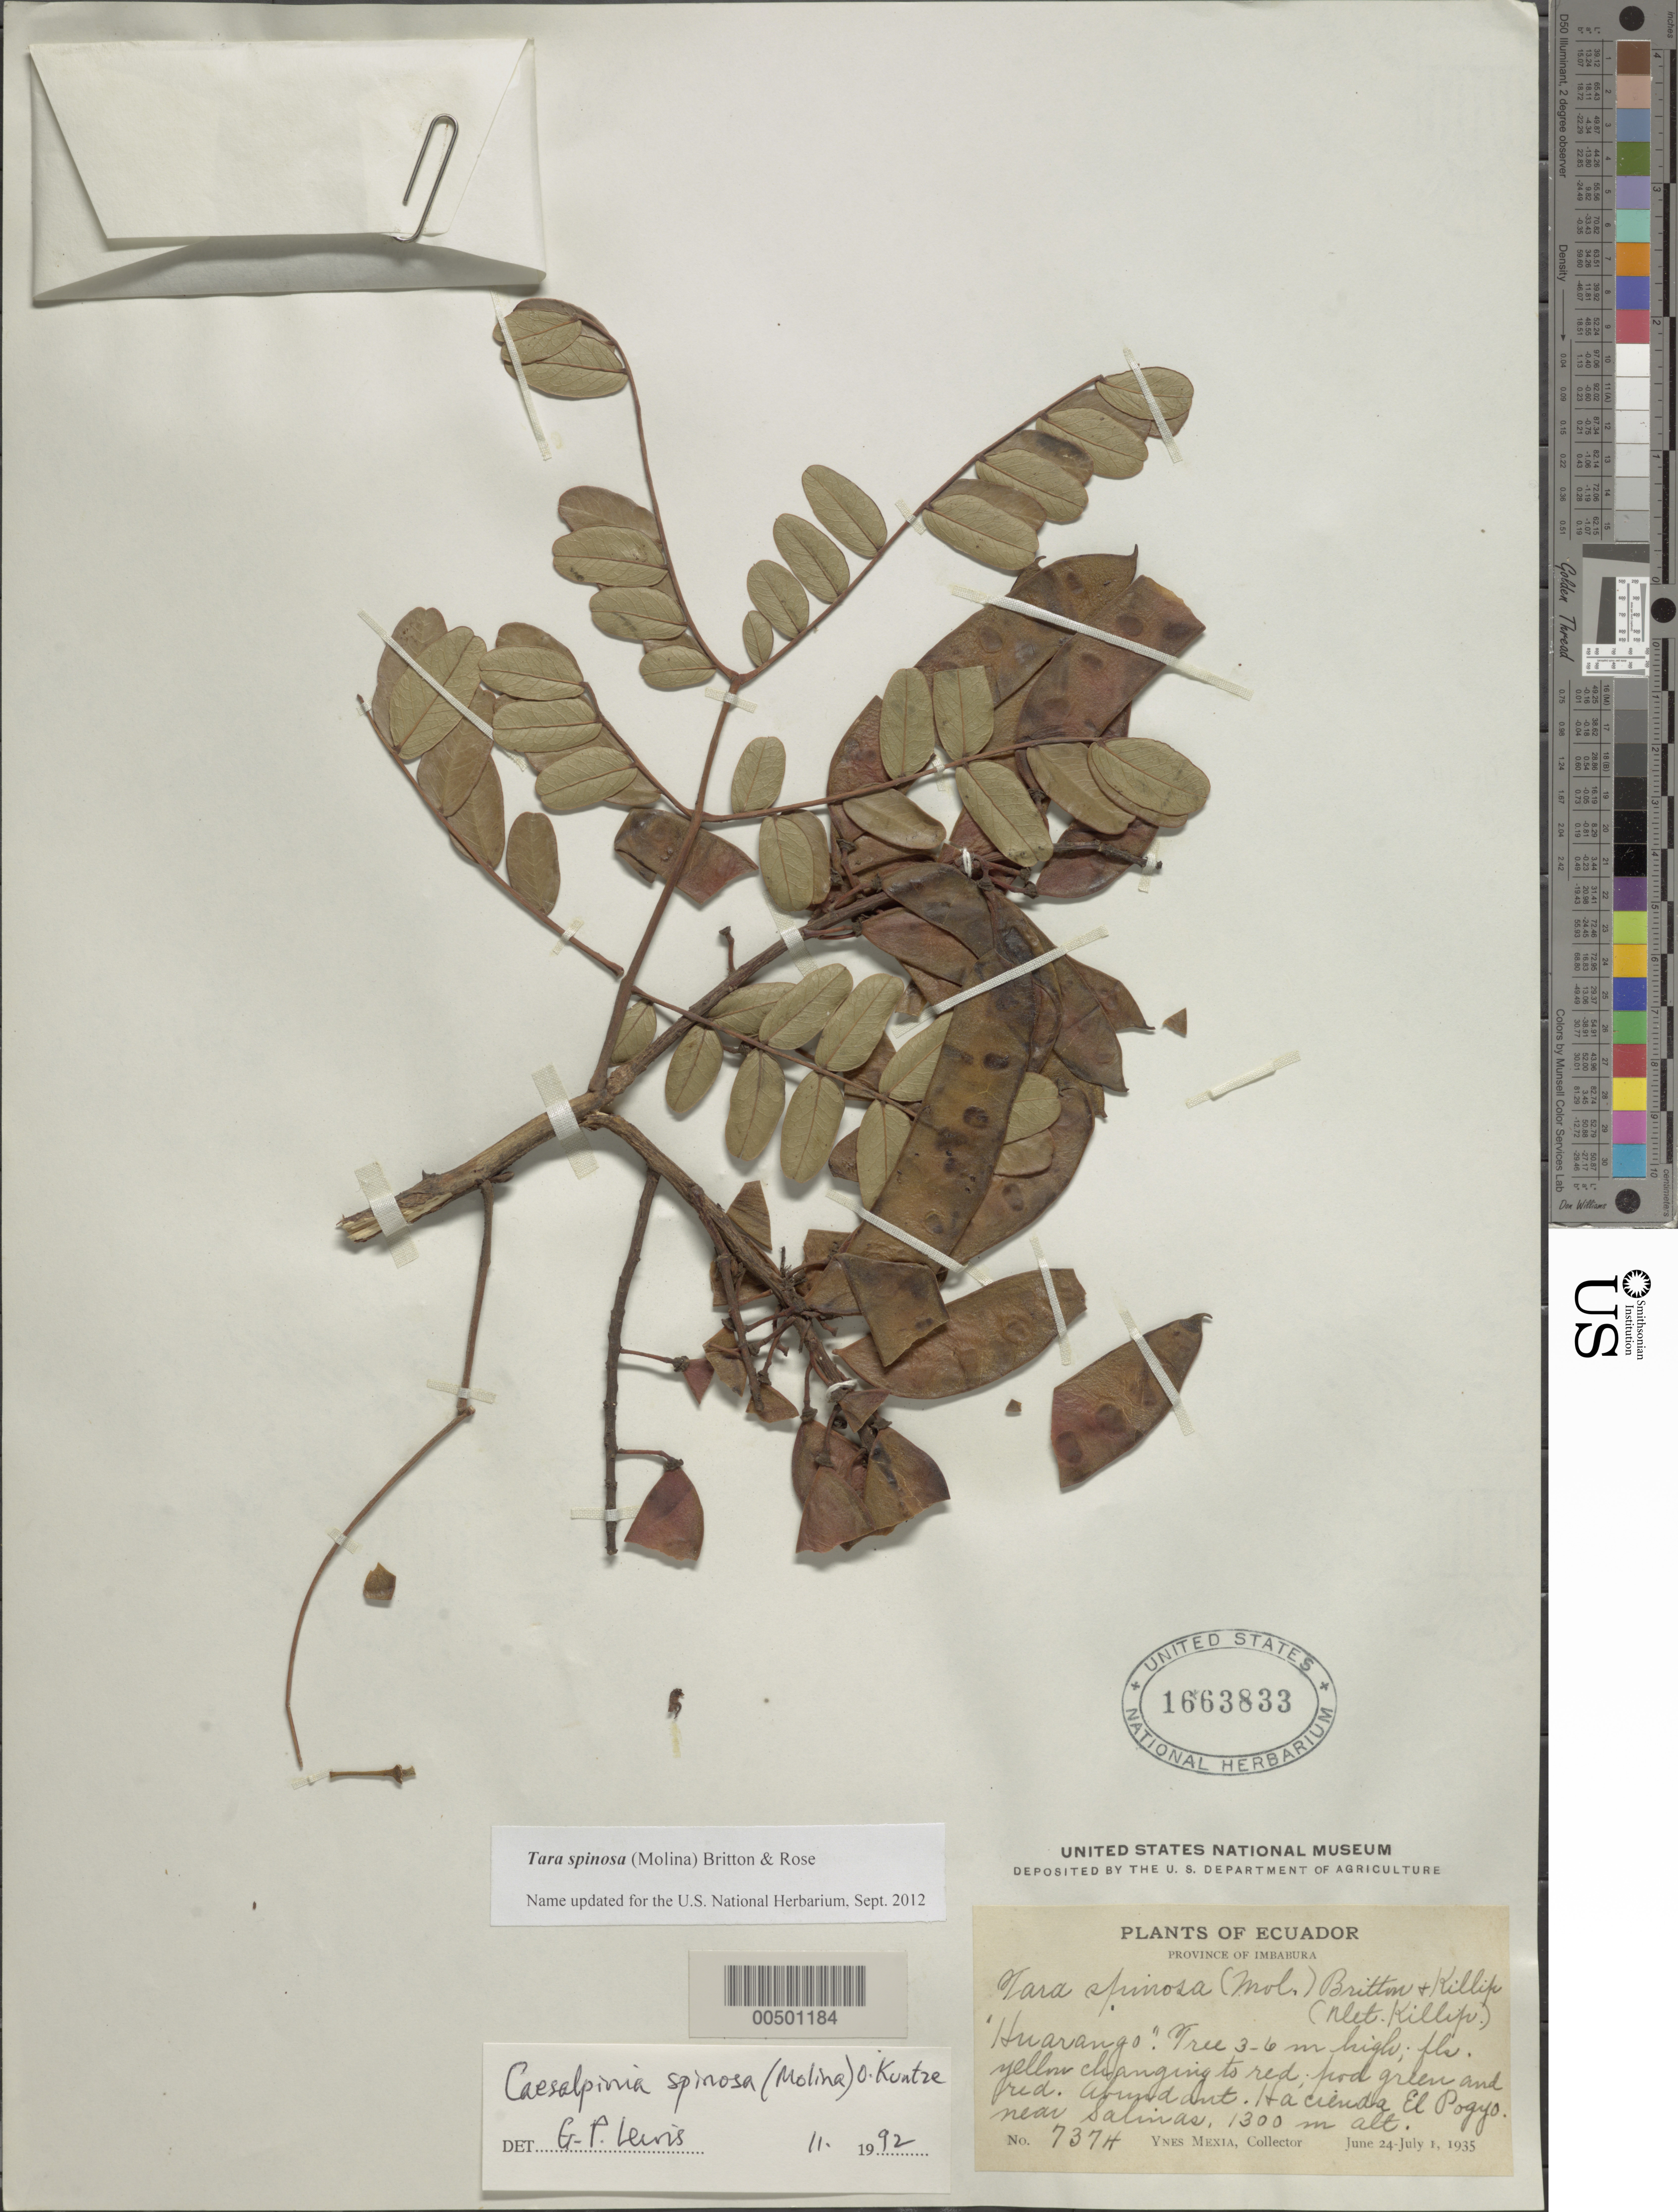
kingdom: Plantae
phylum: Tracheophyta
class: Magnoliopsida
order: Fabales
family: Fabaceae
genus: Tara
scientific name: Tara spinosa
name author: (Molina) Britton & Rose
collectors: Y. Mexia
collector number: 7374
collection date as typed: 24 Jun 1935 to 01 Jul 1935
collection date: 1935-06-24/1935-07-01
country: Ecuador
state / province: Imbabura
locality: Hacienda el Pogyo, near Salinas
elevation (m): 1300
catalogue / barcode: US 1663833